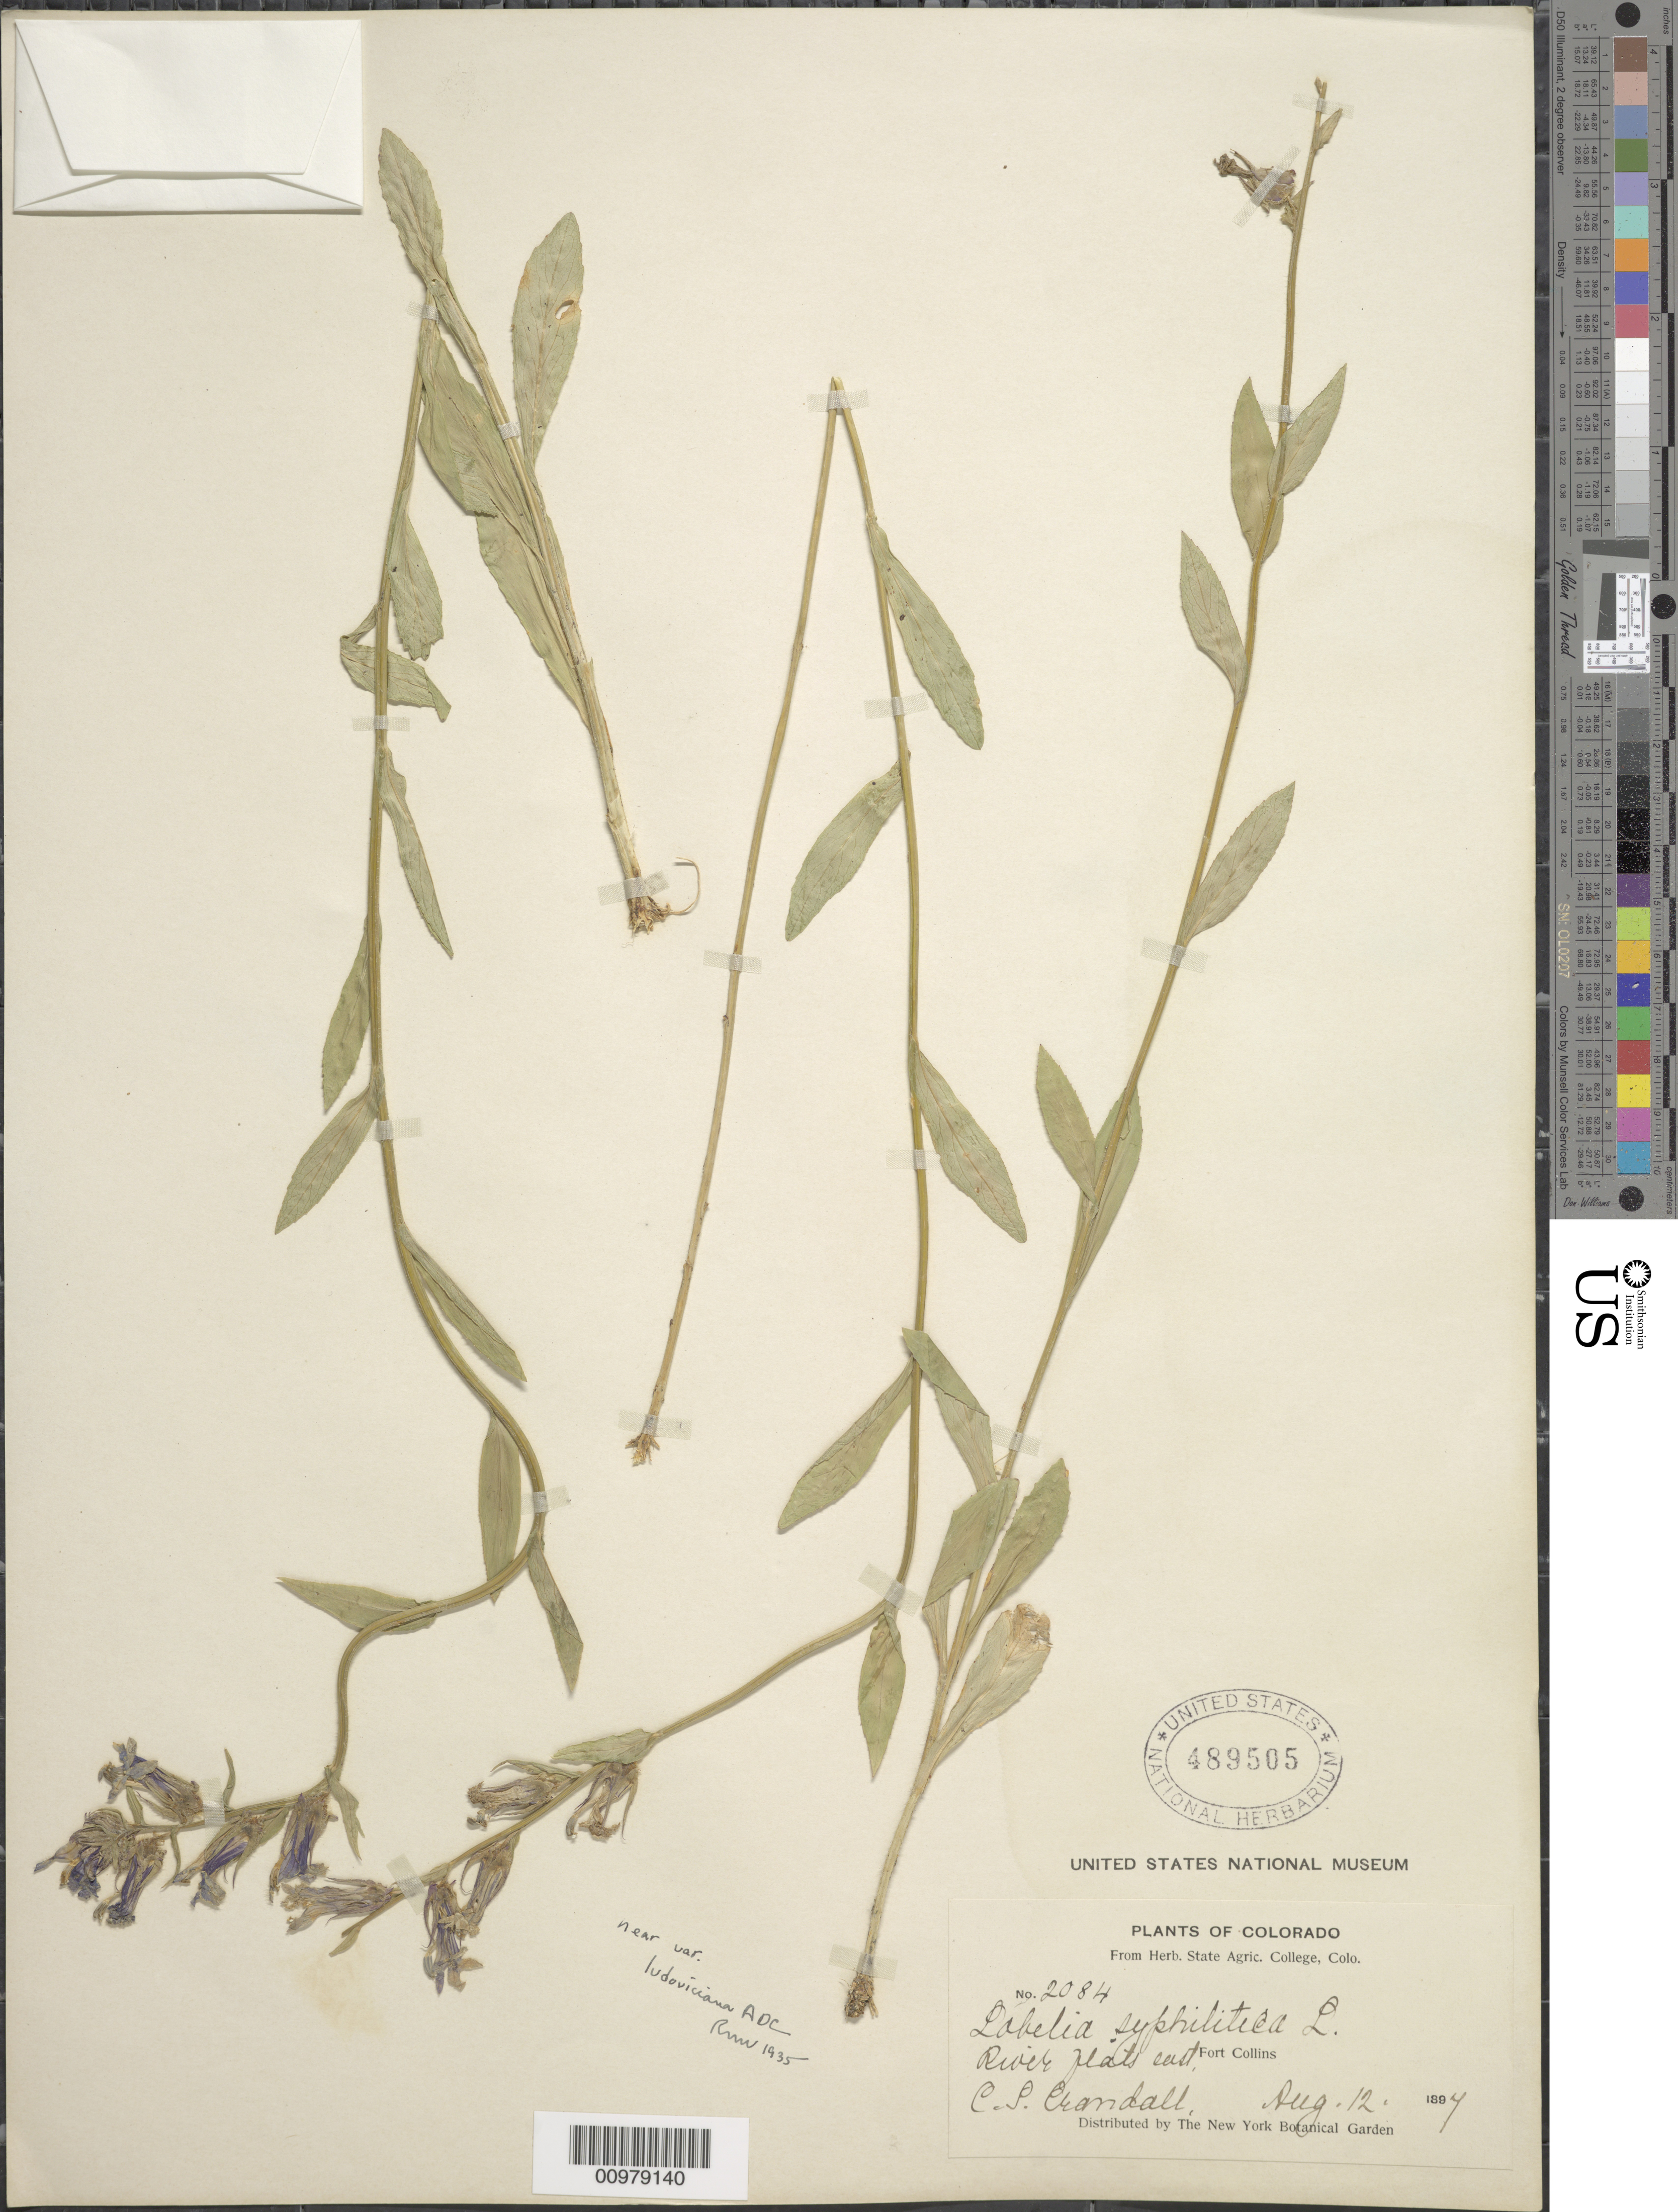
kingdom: Plantae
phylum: Tracheophyta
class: Magnoliopsida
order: Asterales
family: Campanulaceae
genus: Lobelia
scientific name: Lobelia siphilitica var. ludoviciana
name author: A. DC.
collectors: C. Crandall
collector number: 2084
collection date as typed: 12 Aug 1894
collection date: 1894-08-12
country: United States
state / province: Colorado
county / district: Larimer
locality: East Fort Collins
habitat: river flats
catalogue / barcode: US 489505